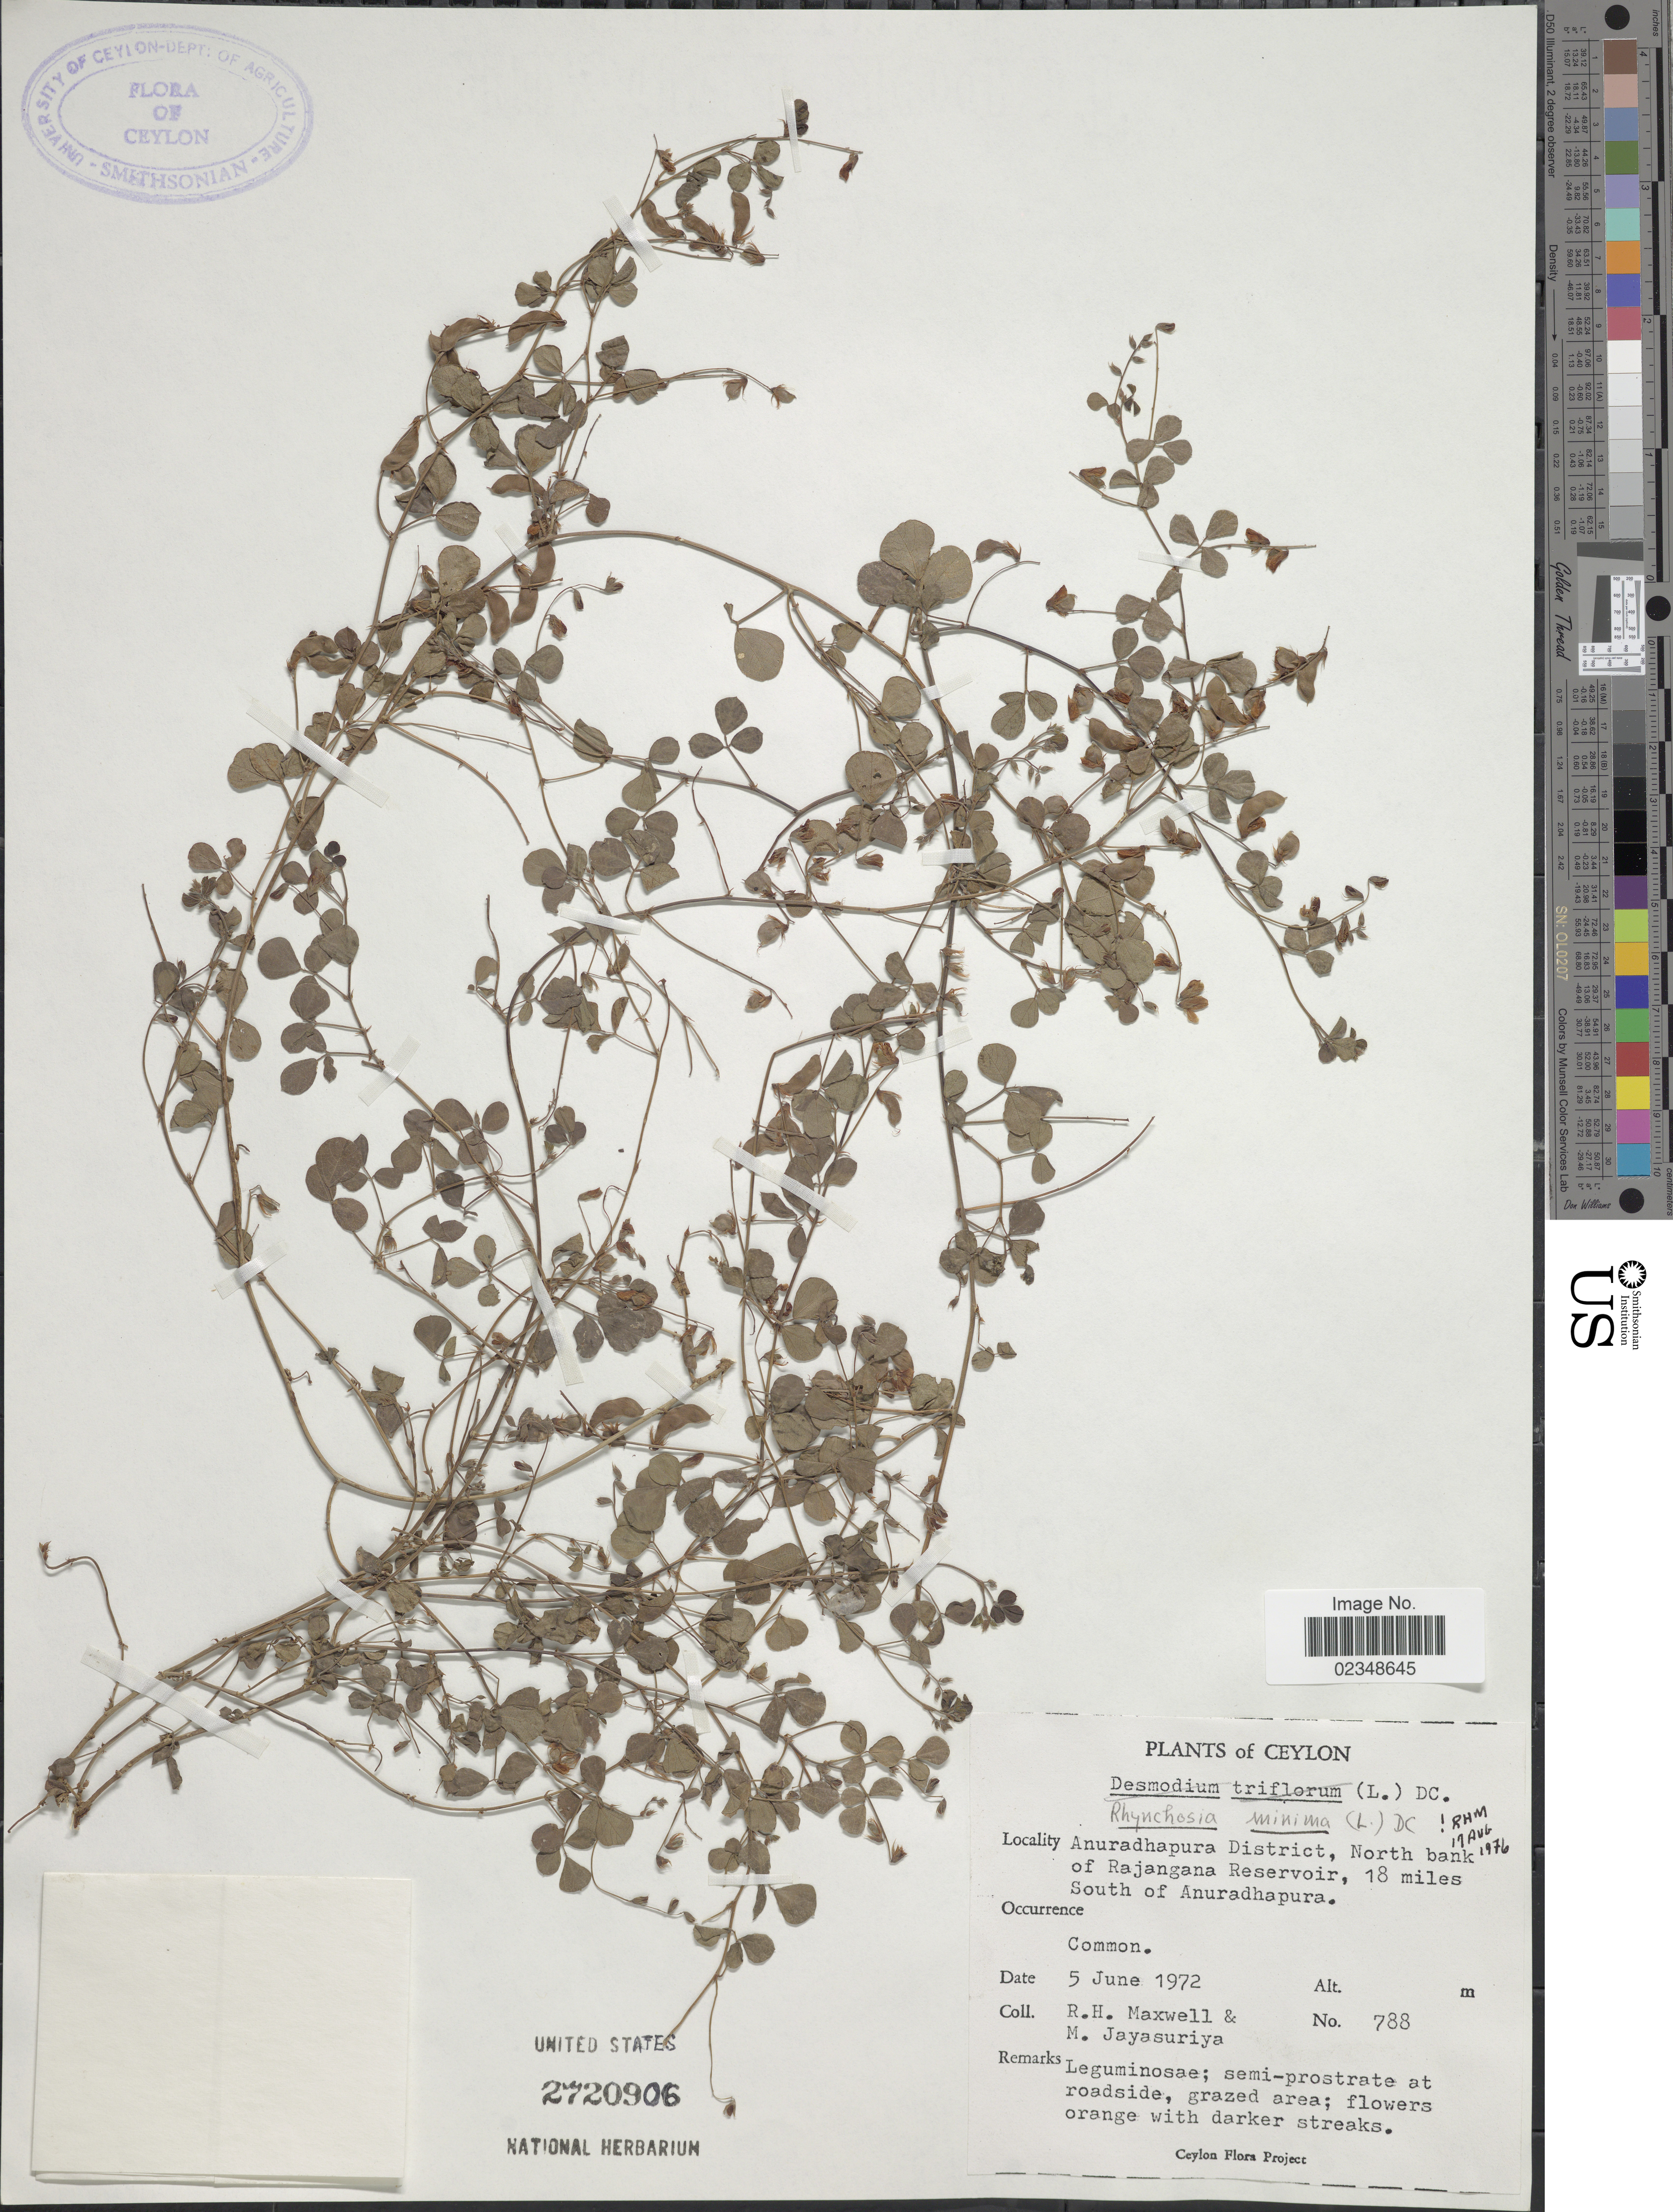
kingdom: Plantae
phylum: Tracheophyta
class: Magnoliopsida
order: Fabales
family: Fabaceae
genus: Rhynchosia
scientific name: Rhynchosia minima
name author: (L.) DC.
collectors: R. Maxwell & M. Jayasuriya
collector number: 788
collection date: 1972-06-05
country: Sri Lanka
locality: Ceylon, Anuradhapura District, North bank of Rajangana Reservoir, 18 miles South of Anuradhapura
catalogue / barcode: US 2720906